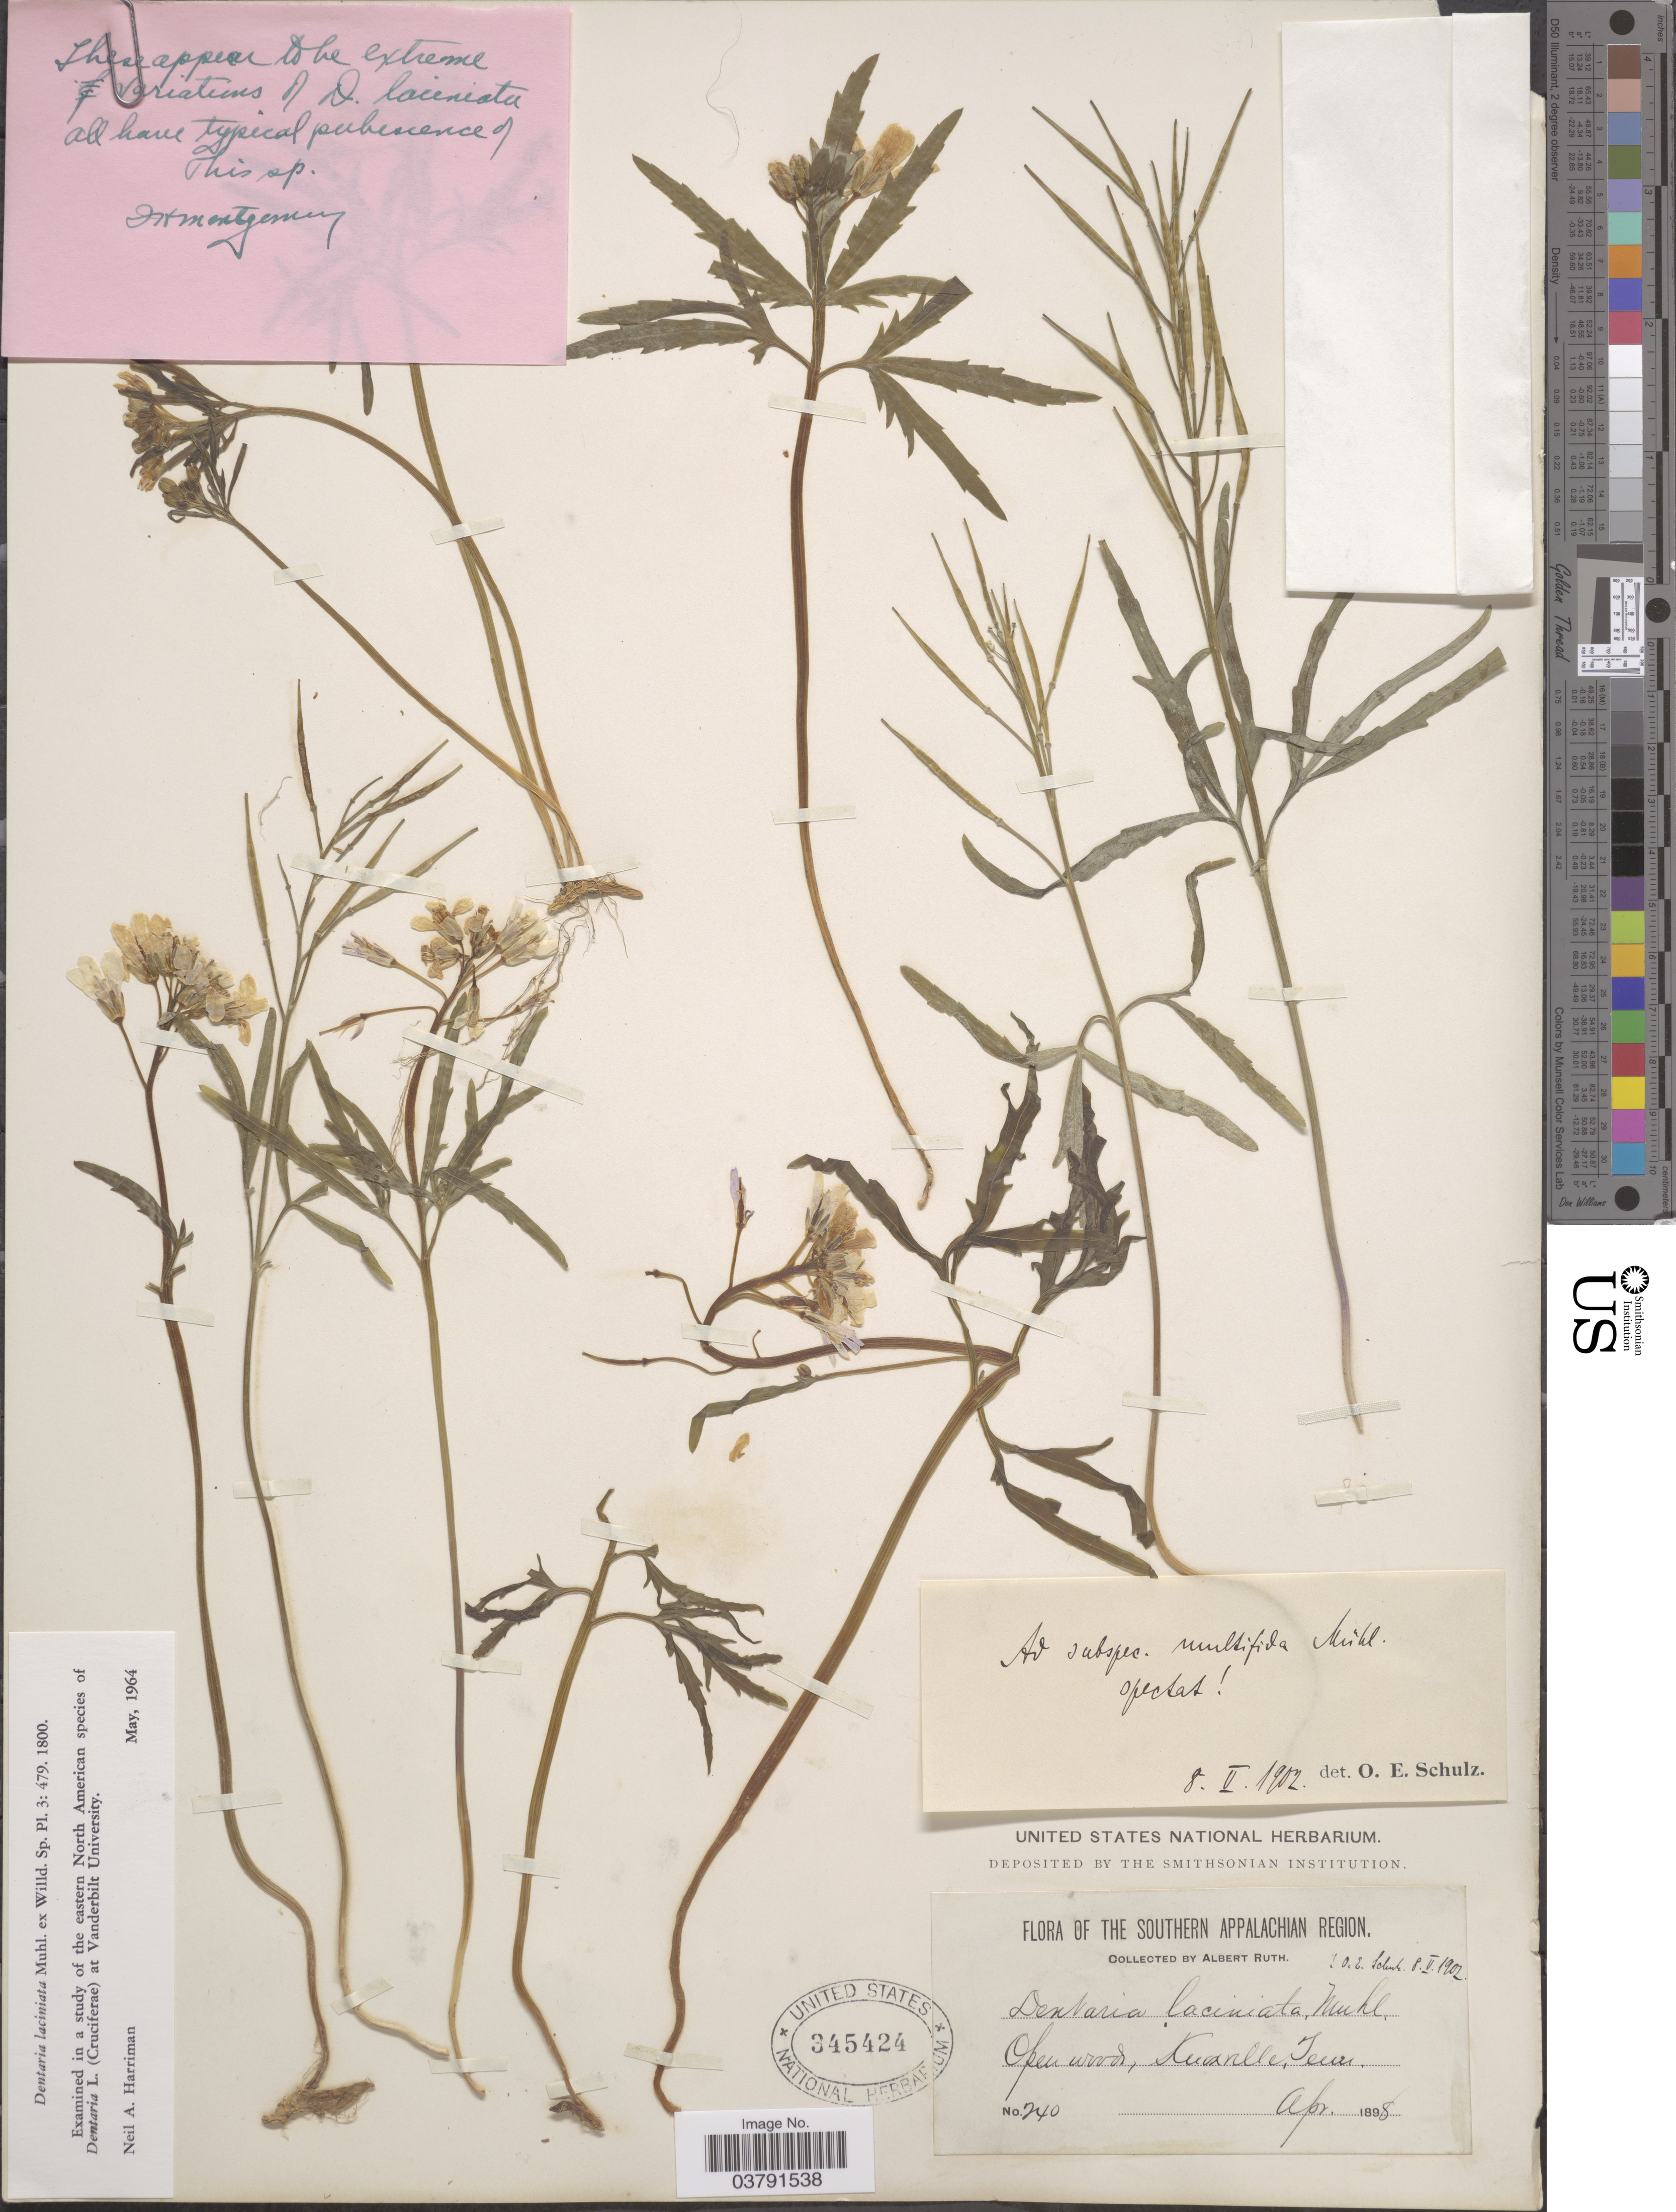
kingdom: Plantae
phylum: Tracheophyta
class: Magnoliopsida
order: Brassicales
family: Brassicaceae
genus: Dentaria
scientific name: Dentaria laciniata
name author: Muhl.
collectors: A. Ruth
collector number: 240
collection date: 1898-04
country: United States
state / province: Tennessee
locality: The Southern Appalachian Region. Open woods, Knoxville.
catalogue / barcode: US 345424